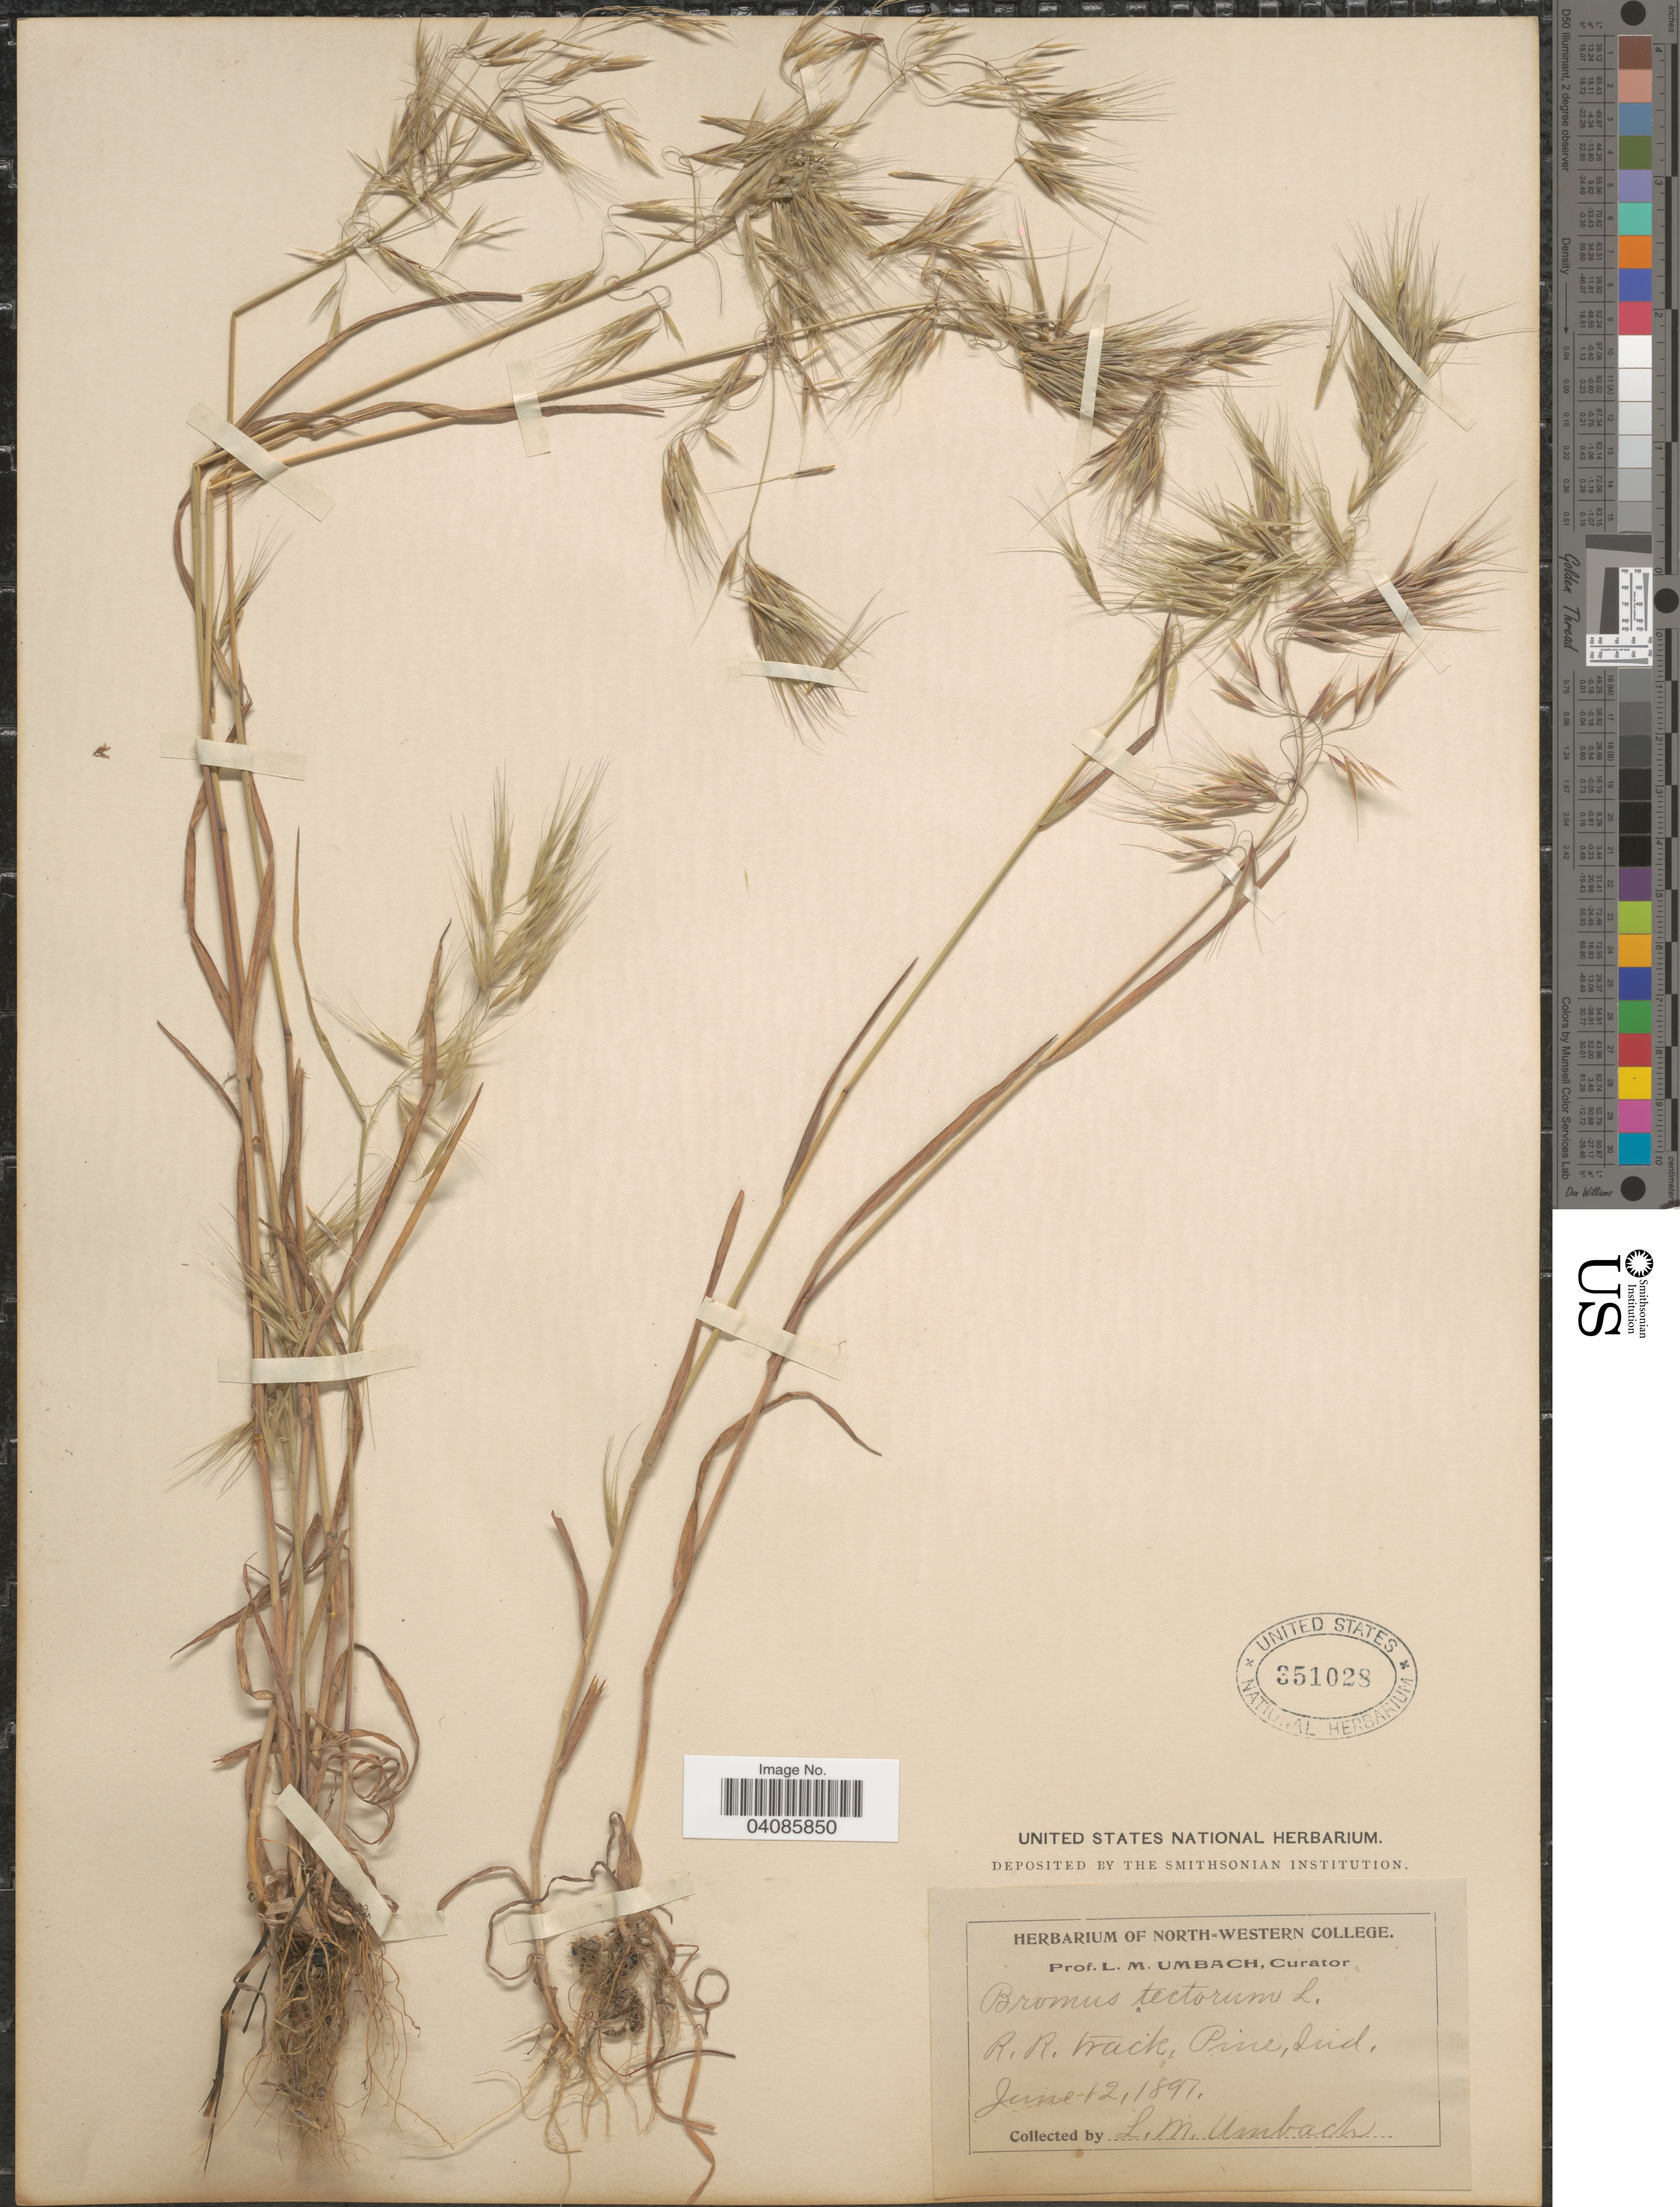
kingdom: Plantae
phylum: Tracheophyta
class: Liliopsida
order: Poales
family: Poaceae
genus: Bromus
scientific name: Bromus tectorum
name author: L.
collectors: L. M. Umbach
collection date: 1897-06-12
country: United States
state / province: Indiana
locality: R. R. track, Pine.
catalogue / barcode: US 351028